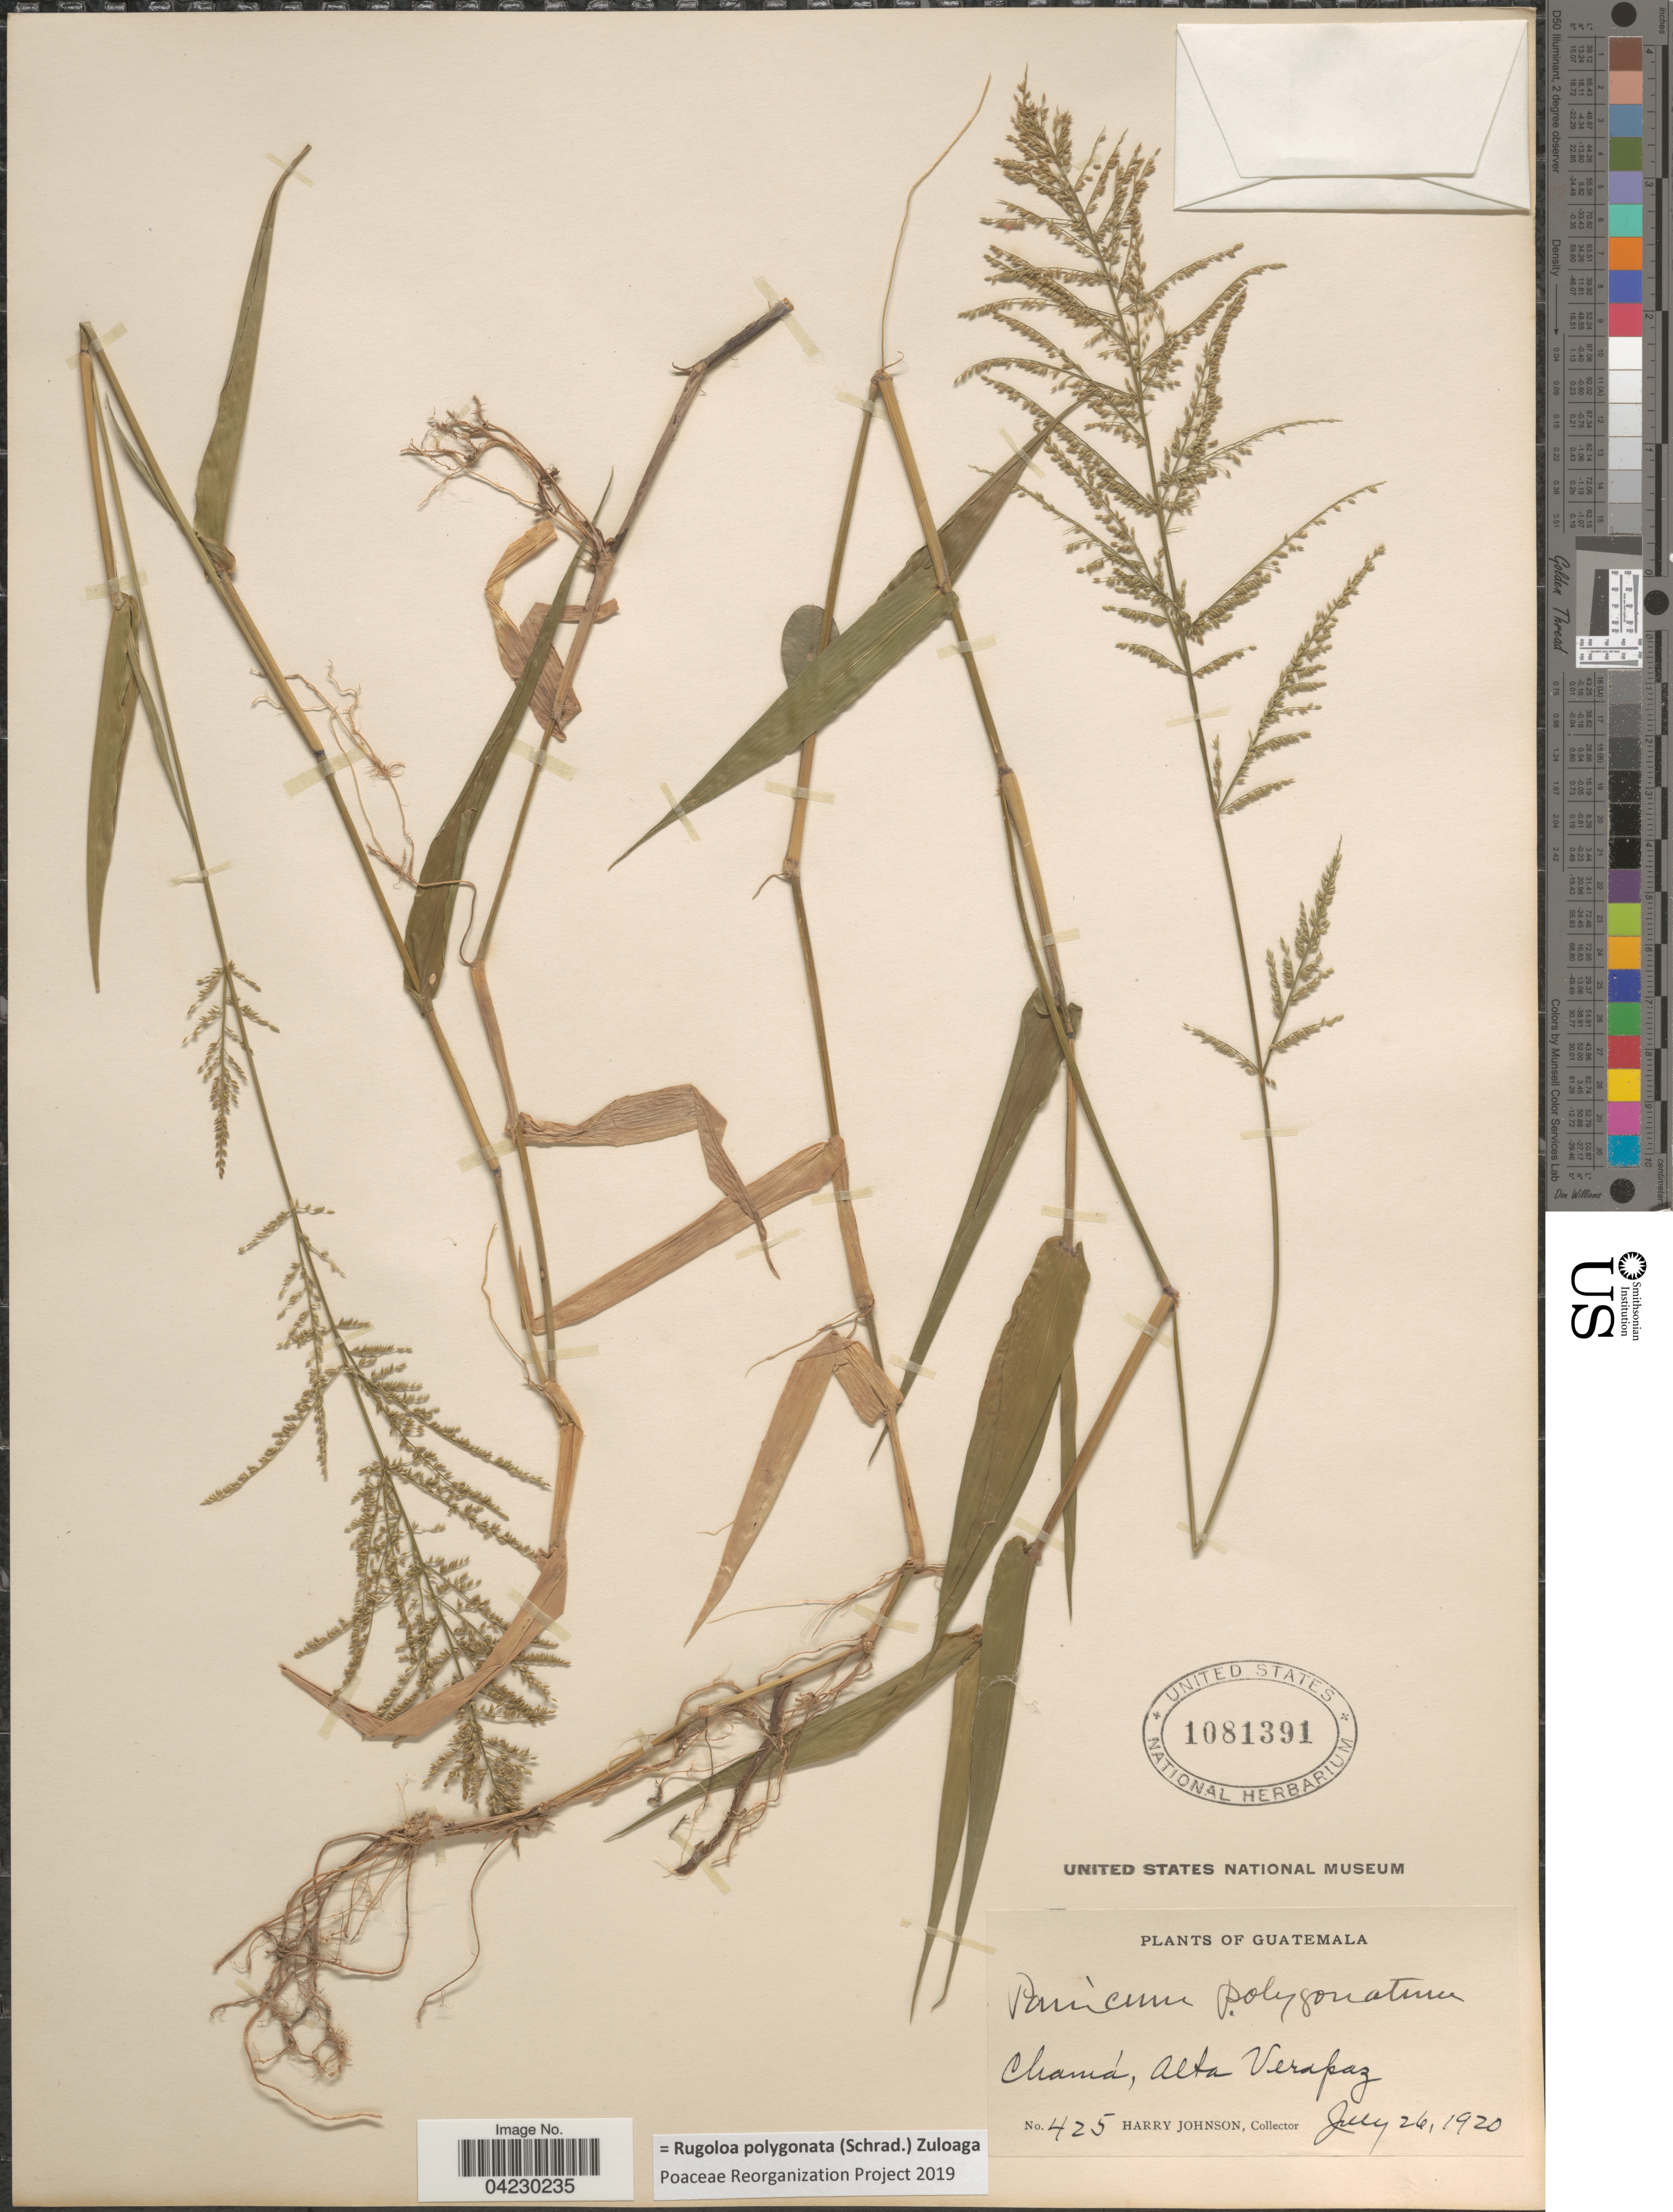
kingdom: Plantae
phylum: Tracheophyta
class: Liliopsida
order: Poales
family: Poaceae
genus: Rugoloa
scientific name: Rugoloa polygonata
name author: (Schrad.) Zuloaga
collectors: H. Johnson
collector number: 425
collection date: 1920-07-26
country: Guatemala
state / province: Alta Verapaz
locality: Chamá.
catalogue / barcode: US 1081391